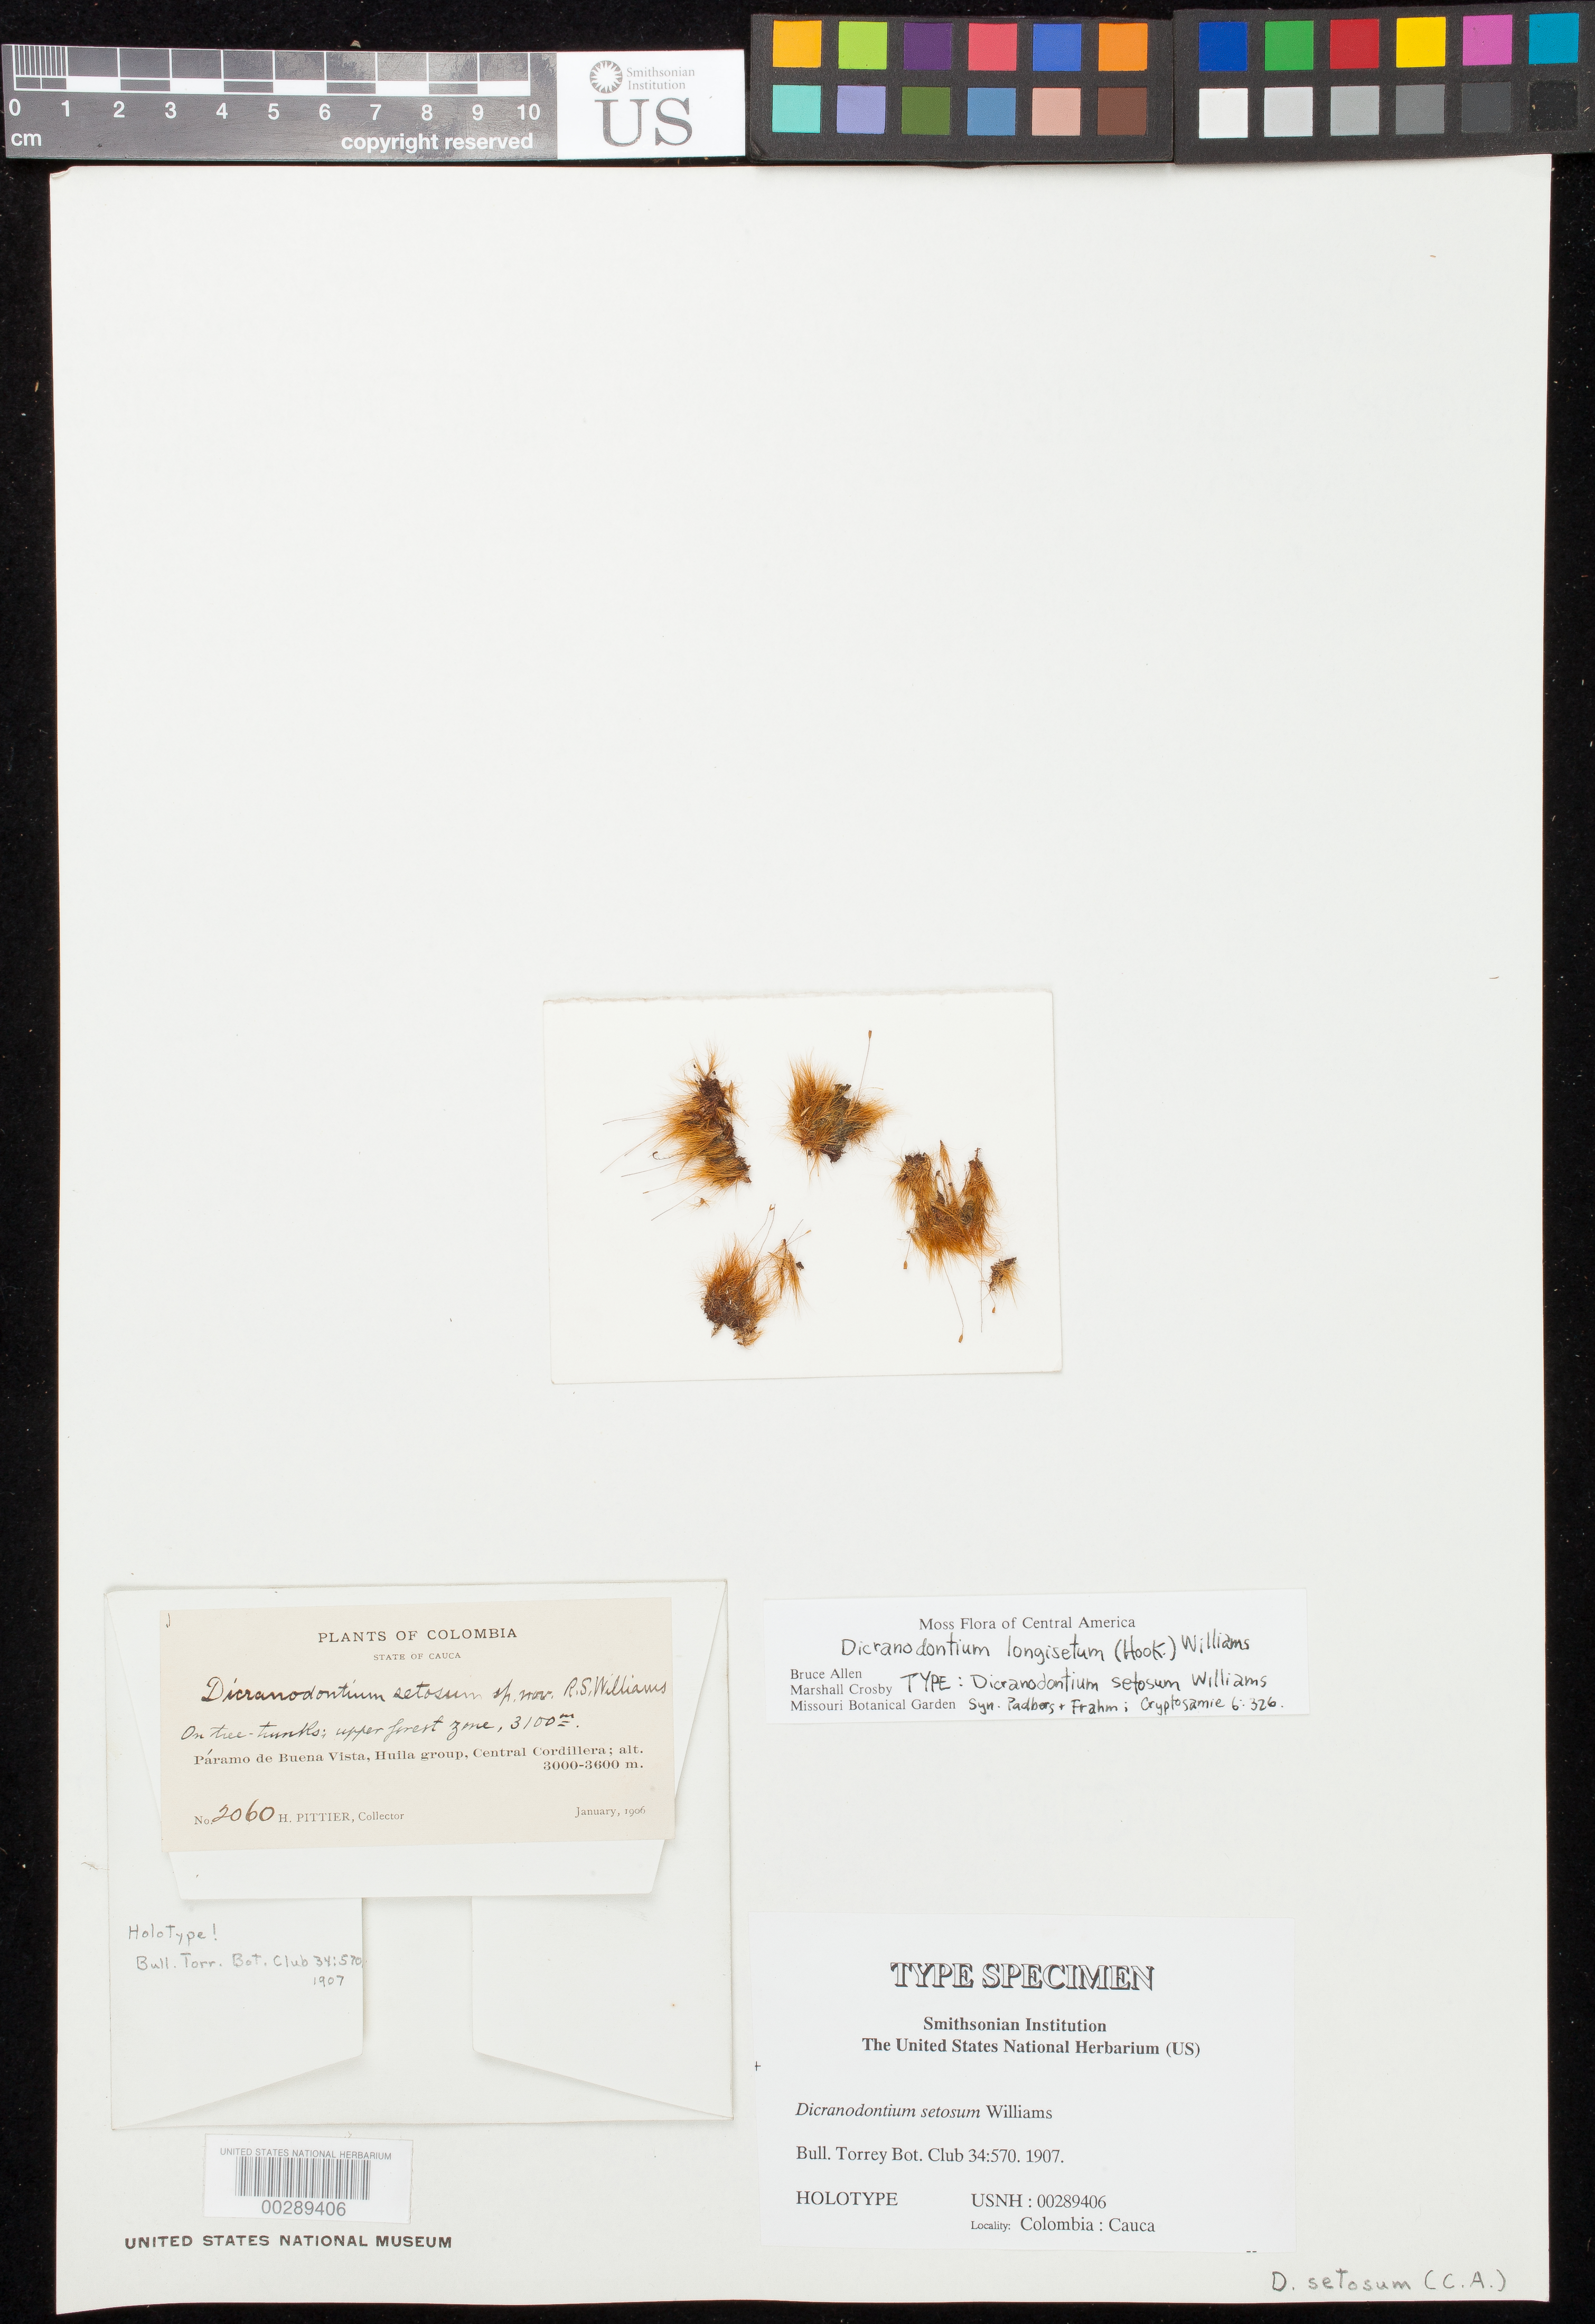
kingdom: Plantae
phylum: Bryophyta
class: Bryopsida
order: Dicranales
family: Leucobryaceae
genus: Dicranodontium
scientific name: Dicranodontium setosum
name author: R.S. Williams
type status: Holotype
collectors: H. F. Pittier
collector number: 2060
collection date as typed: Jan 1906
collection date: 1906-01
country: Colombia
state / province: Cauca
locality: Paramo de Buena Vista, Huila Group, Central Cordillera.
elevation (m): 3100